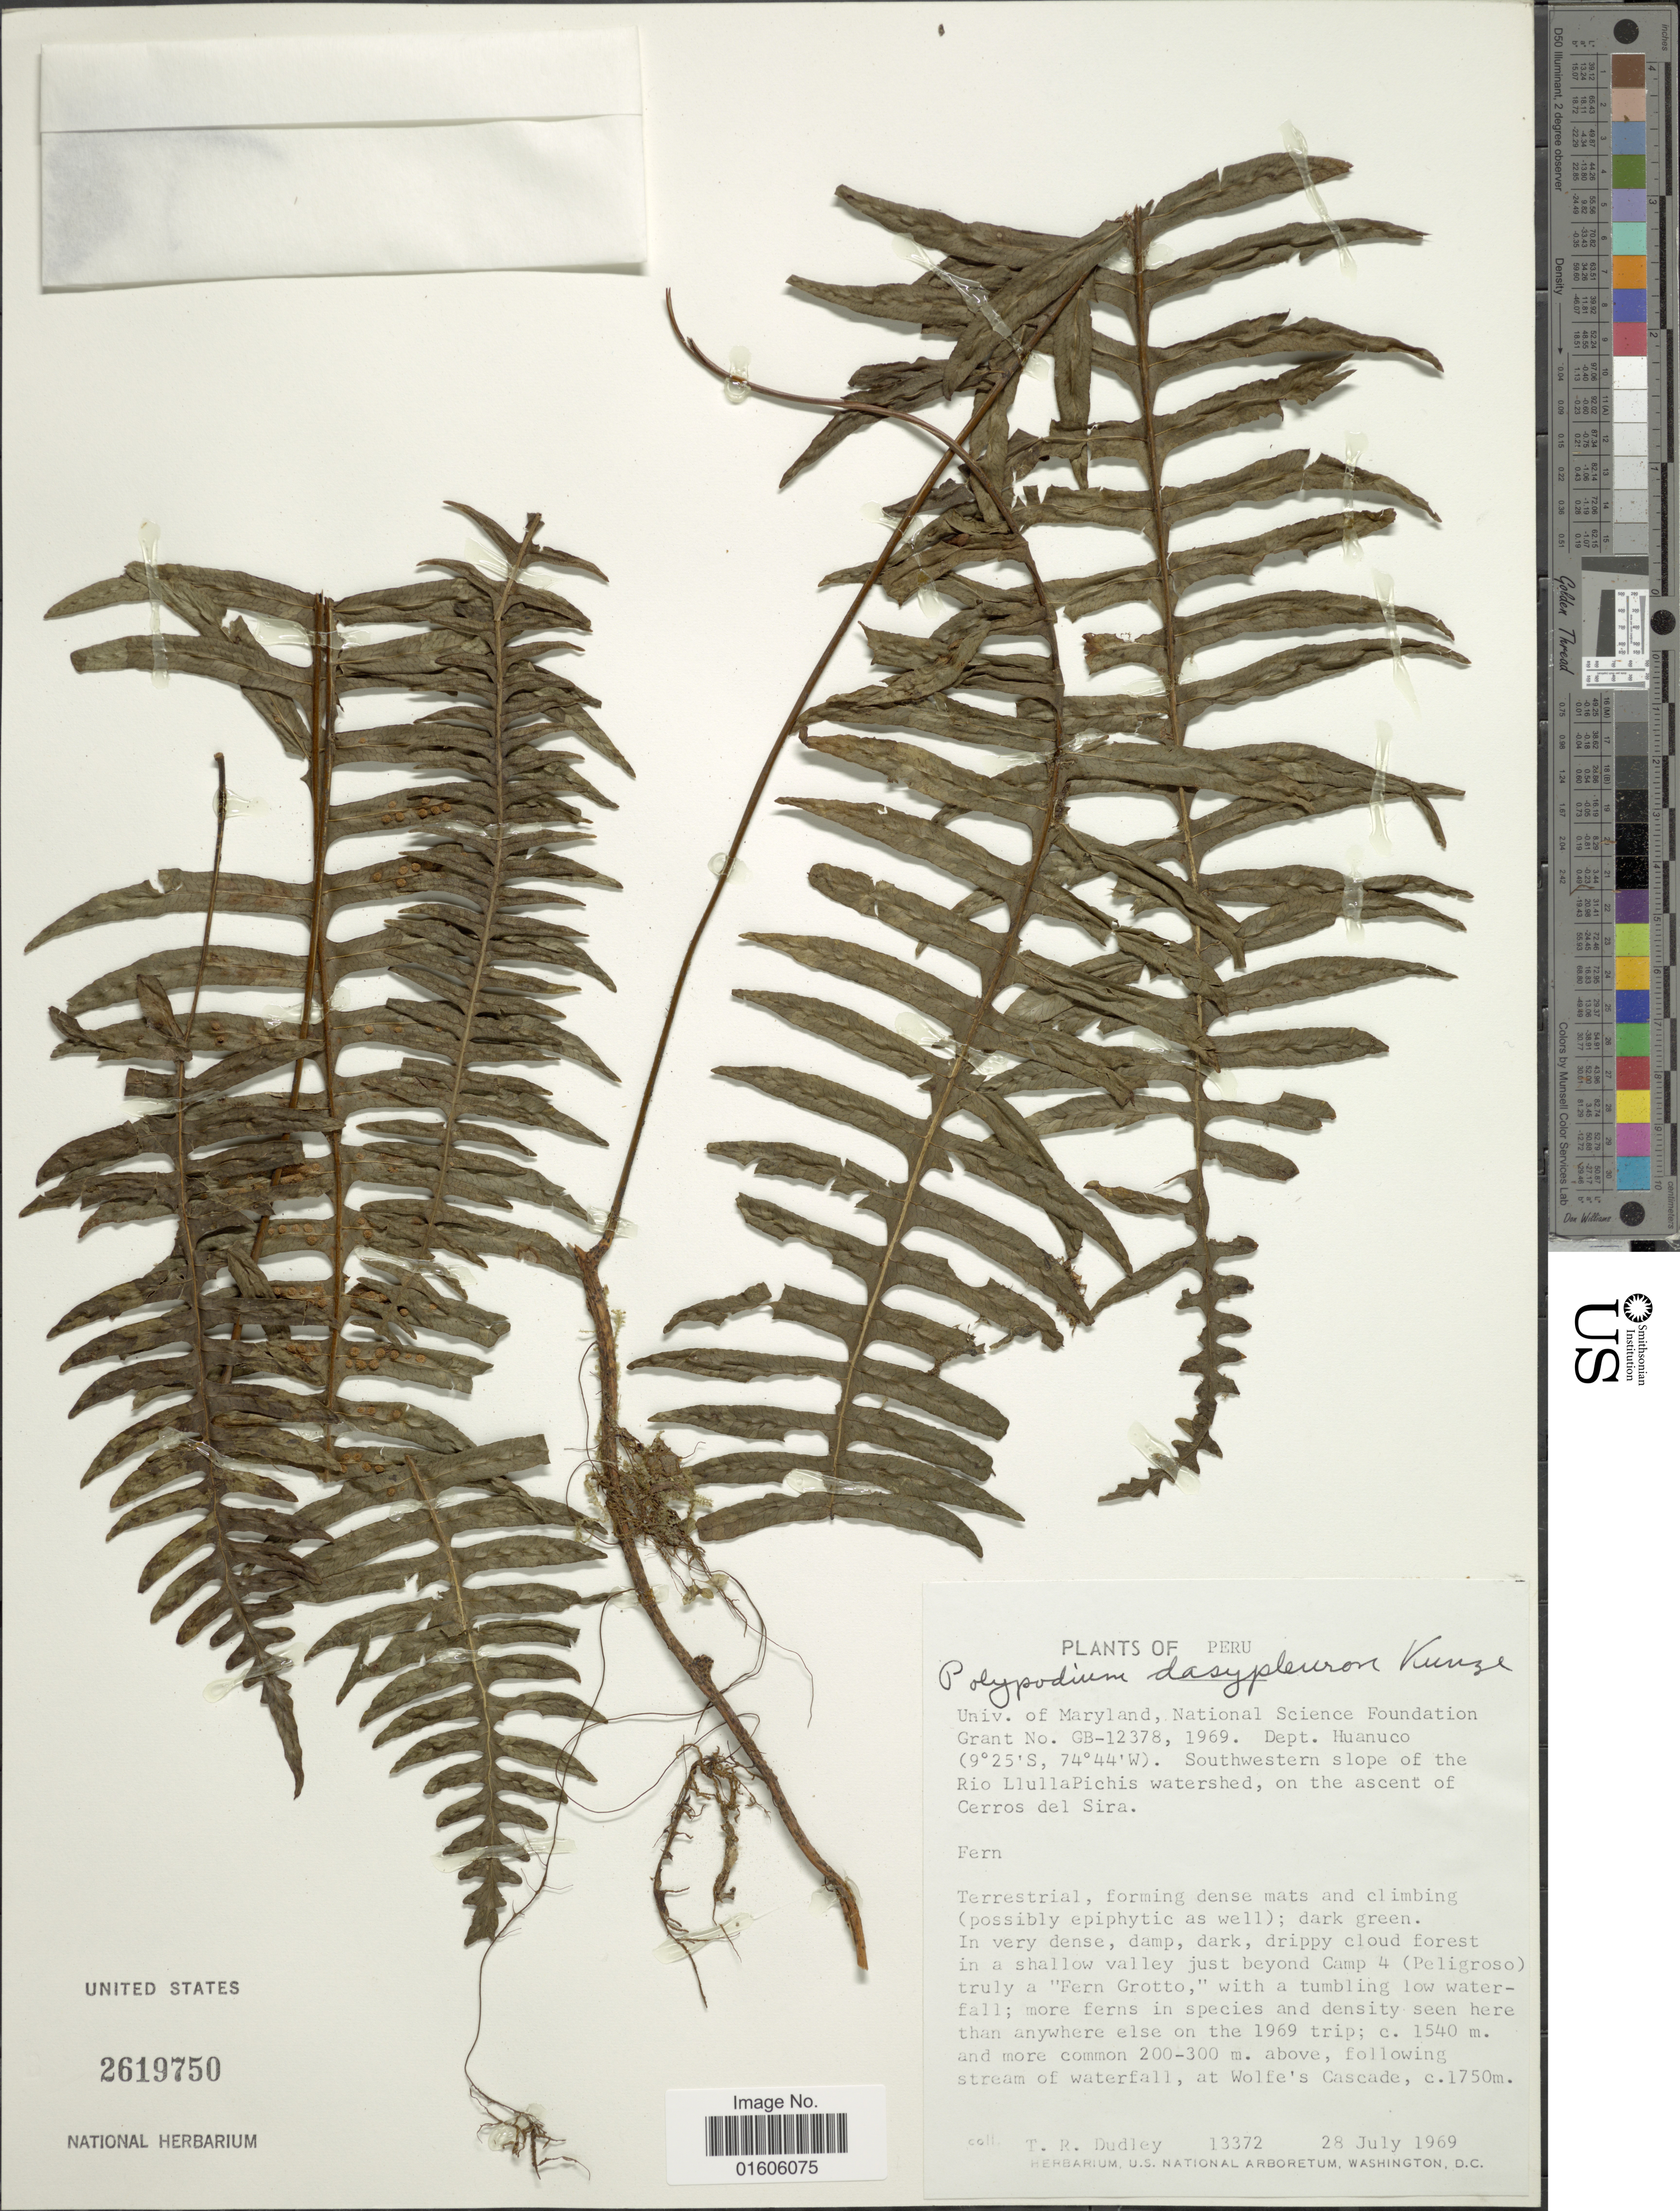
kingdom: Plantae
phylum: Tracheophyta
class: Polypodiopsida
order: Polypodiales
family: Polypodiaceae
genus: Serpocaulon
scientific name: Serpocaulon dasypleuron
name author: (Kunze) A.R. Sm.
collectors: T. R. Dudley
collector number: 13372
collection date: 1969-07-28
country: Peru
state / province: Huánuco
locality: Univ. of Maryland, National Science Foundation Grant No. GB-12378, 1969. Dept. Huanuco. Southwestern slope of the Rio Llulla Pichis watershed, on the ascent of Cerros del Sira.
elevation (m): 1540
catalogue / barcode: US 2619750